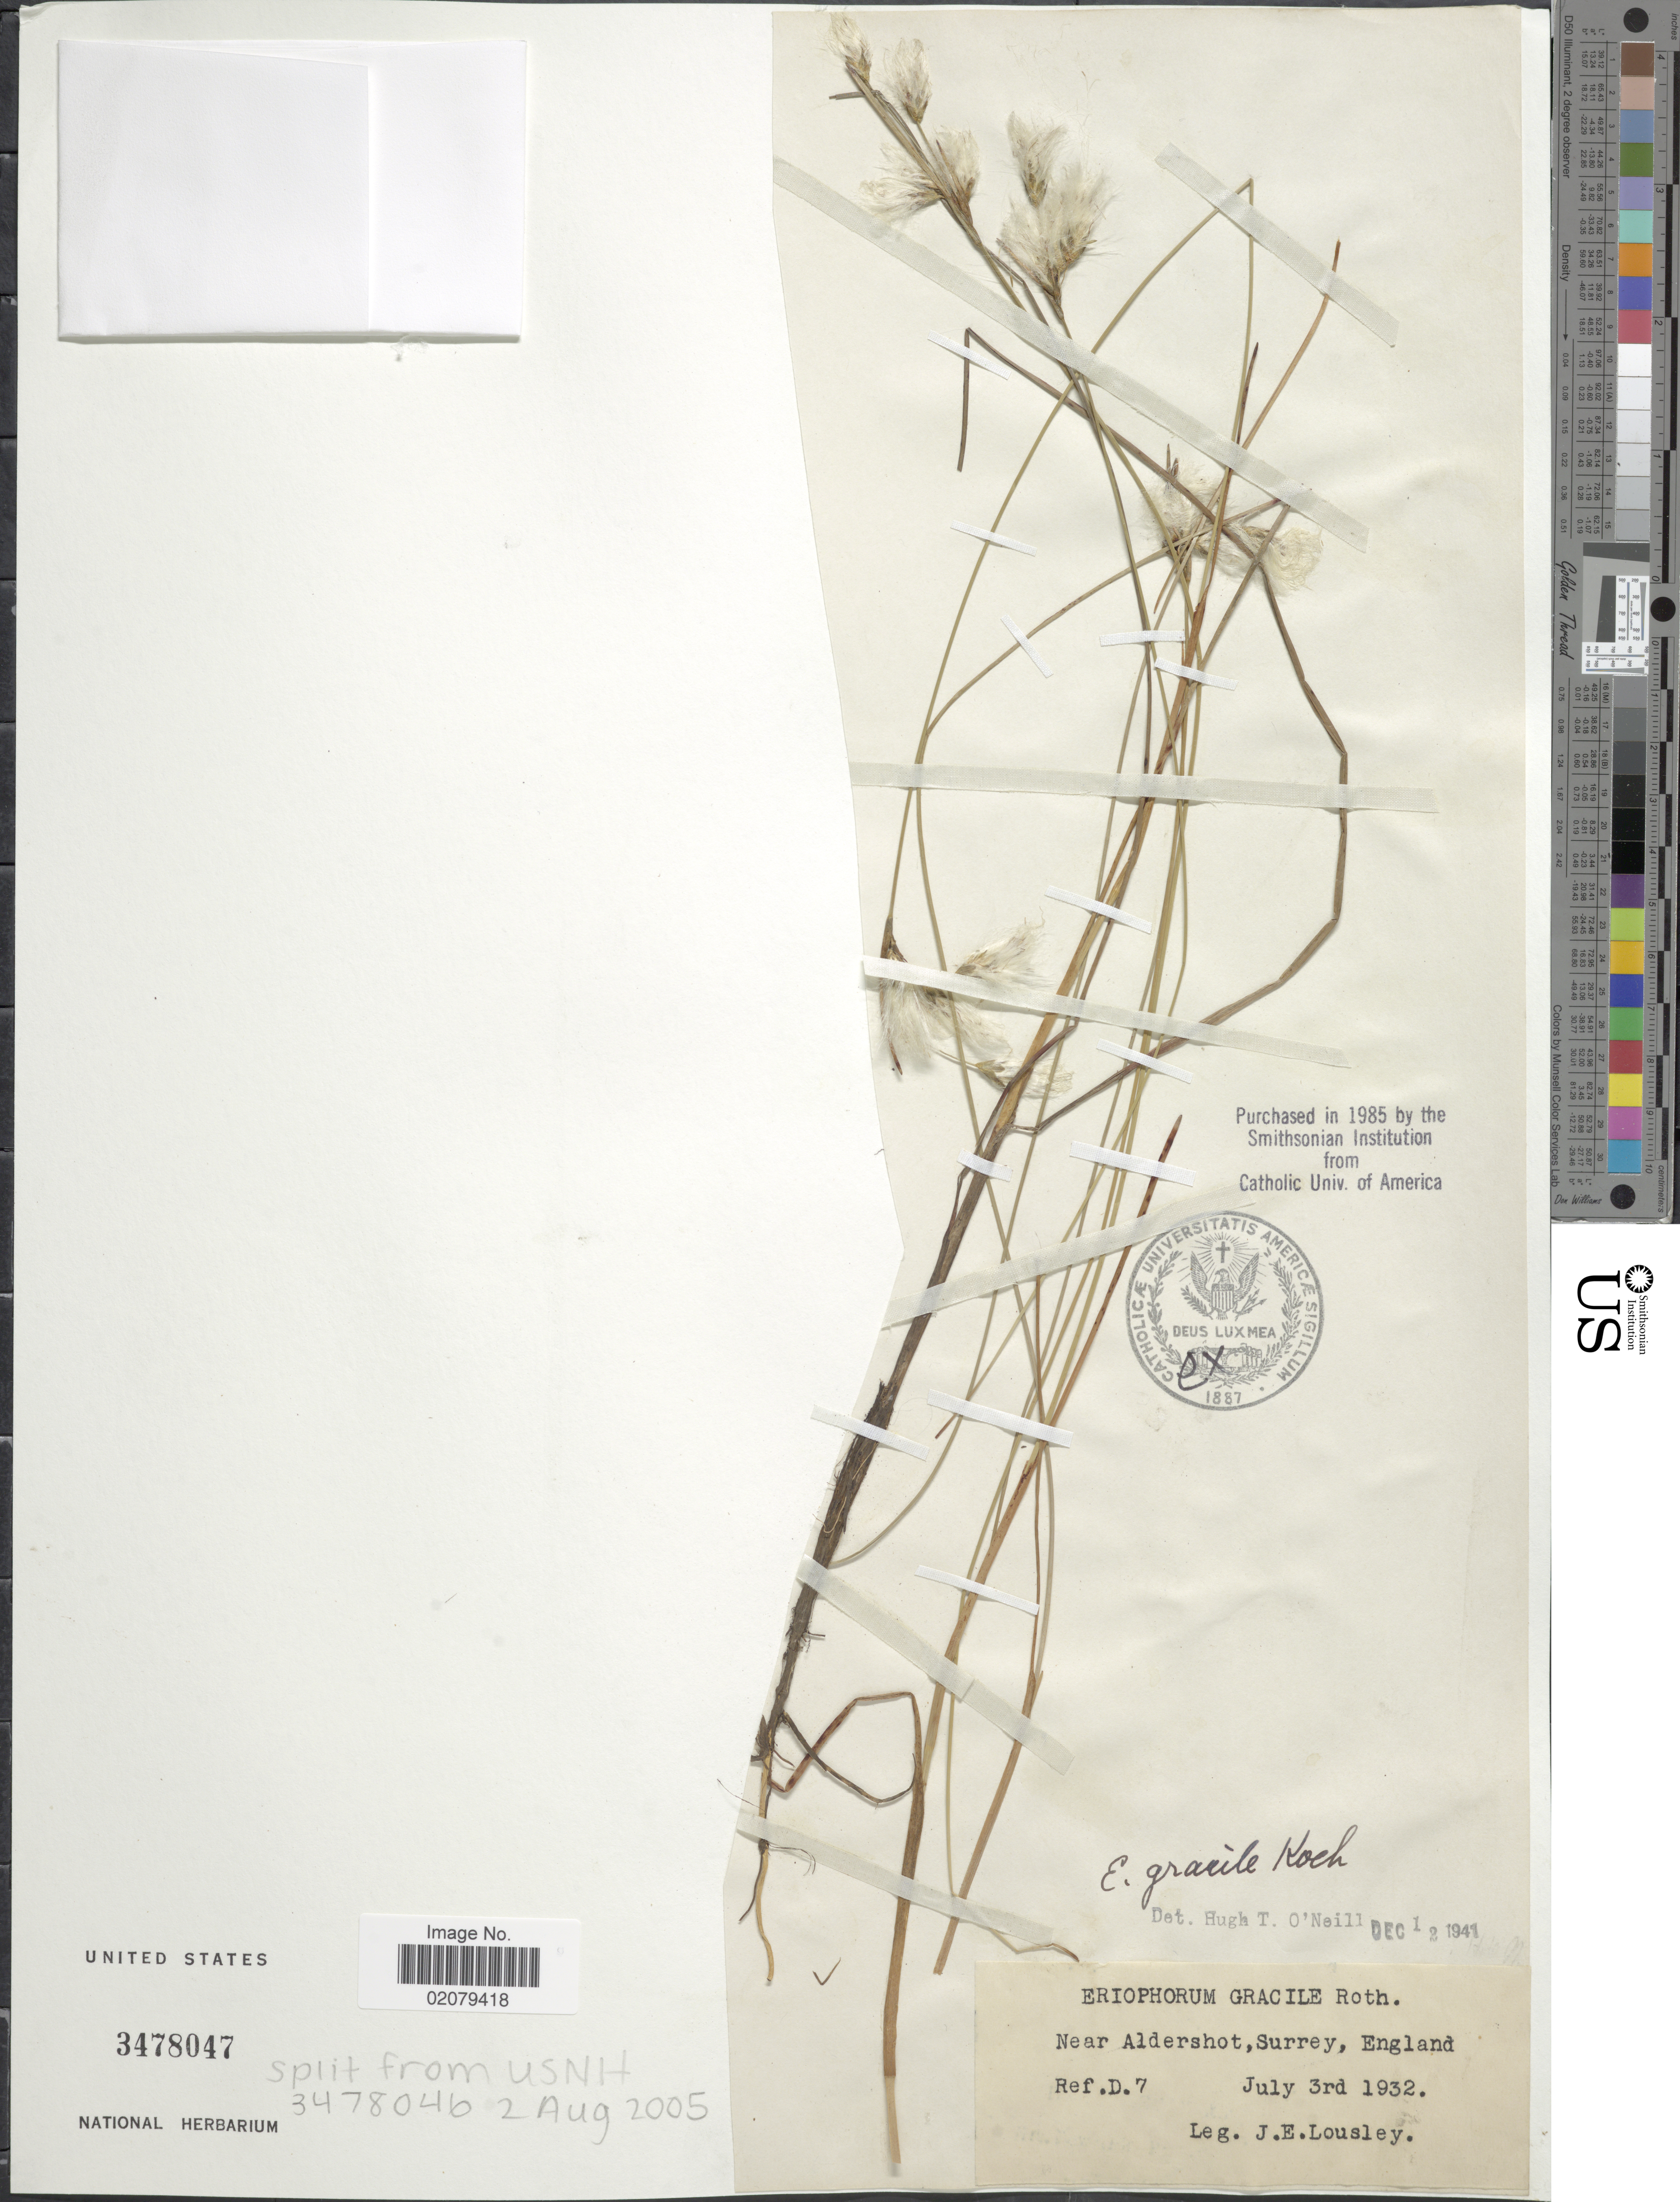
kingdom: Plantae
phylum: Tracheophyta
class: Liliopsida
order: Poales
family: Cyperaceae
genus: Eriophorum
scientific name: Eriophorum gracile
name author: W.D.J. Koch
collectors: J. Lousley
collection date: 1932-07-03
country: United Kingdom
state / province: England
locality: Near Aldershot, Surrey, England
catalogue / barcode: US 3478047